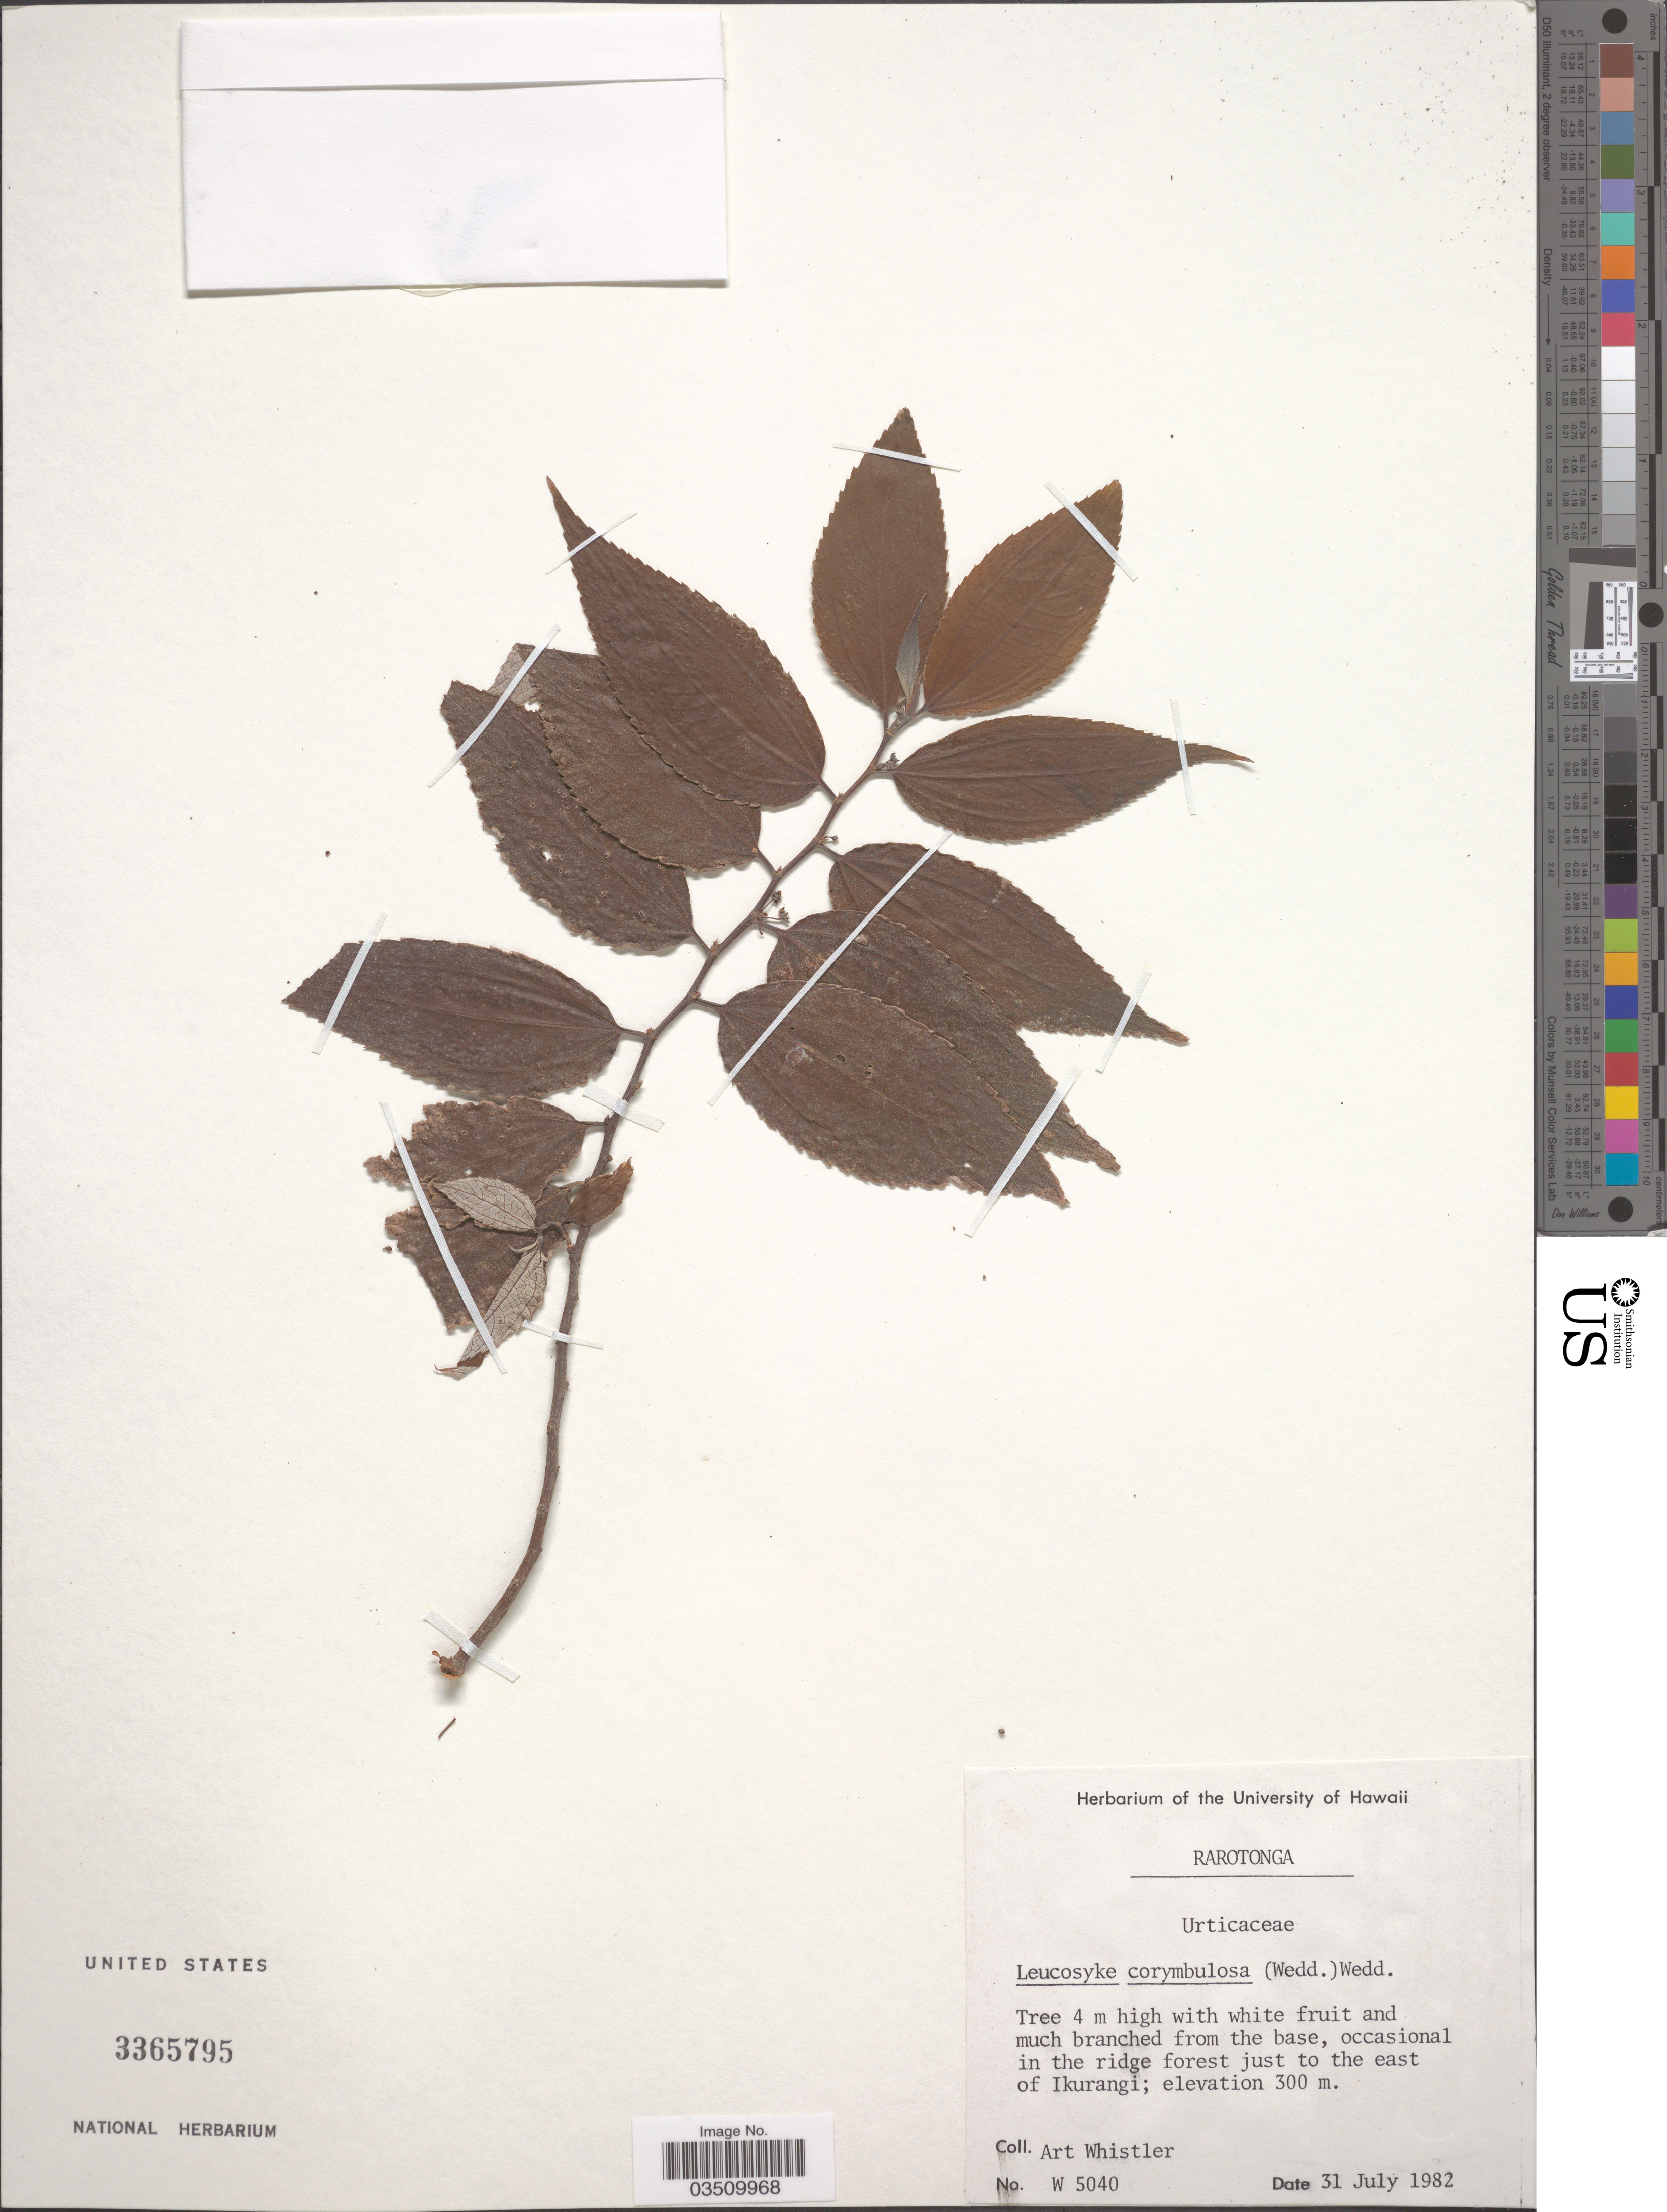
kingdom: Plantae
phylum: Tracheophyta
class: Magnoliopsida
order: Rosales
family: Urticaceae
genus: Leucosyke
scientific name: Leucosyke corymbulosa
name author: (Wedd.) Wedd.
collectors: A. Whistler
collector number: W 5040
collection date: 1982-07-31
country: Cook Islands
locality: Rarotonga. In the ridge forest just to the east of Ikurangi.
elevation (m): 300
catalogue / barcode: US 3365795